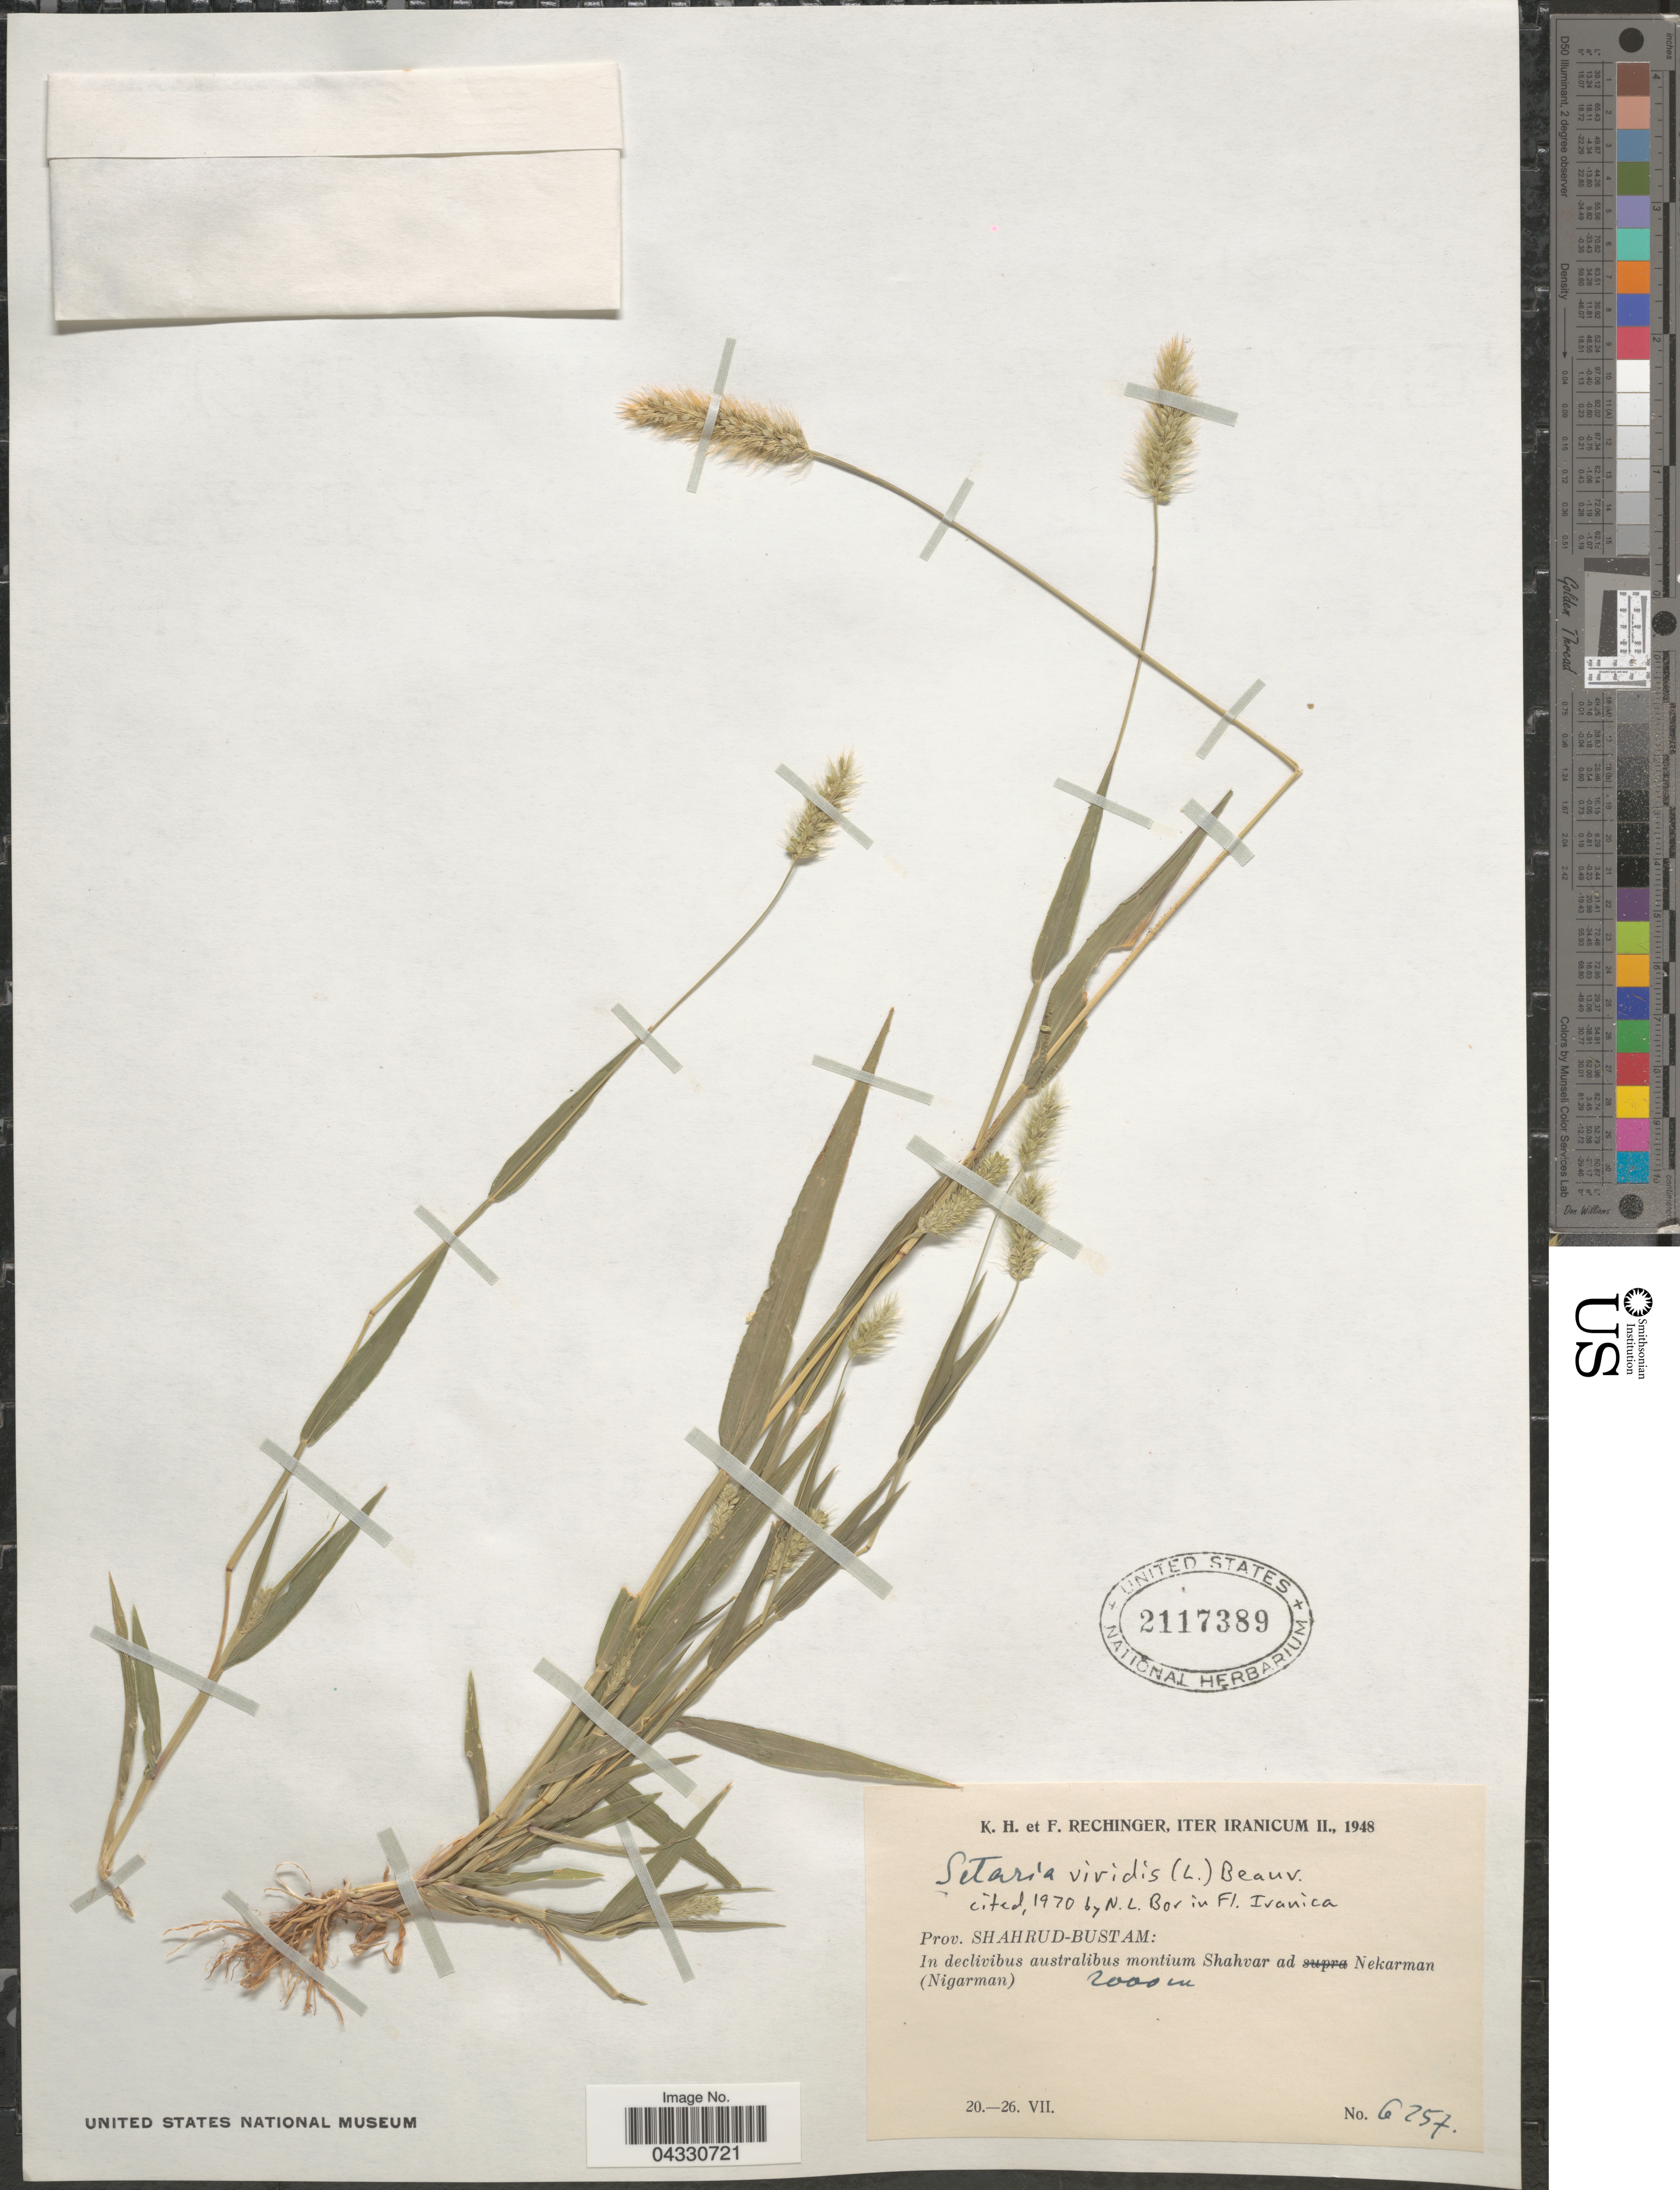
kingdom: Plantae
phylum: Tracheophyta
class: Liliopsida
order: Poales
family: Poaceae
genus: Setaria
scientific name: Setaria viridis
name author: (L.) P. Beauv.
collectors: K. H. Rechinger & F. Rechinger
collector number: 6257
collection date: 1948-07-20/1948-07-26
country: Iran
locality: Iter Iranicum II., 1948. Prov. Shahrud-Bustam: In declivibus australibus montium Shahvar ad Nekarman (Nigarman).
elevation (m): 2000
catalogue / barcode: US 2117389